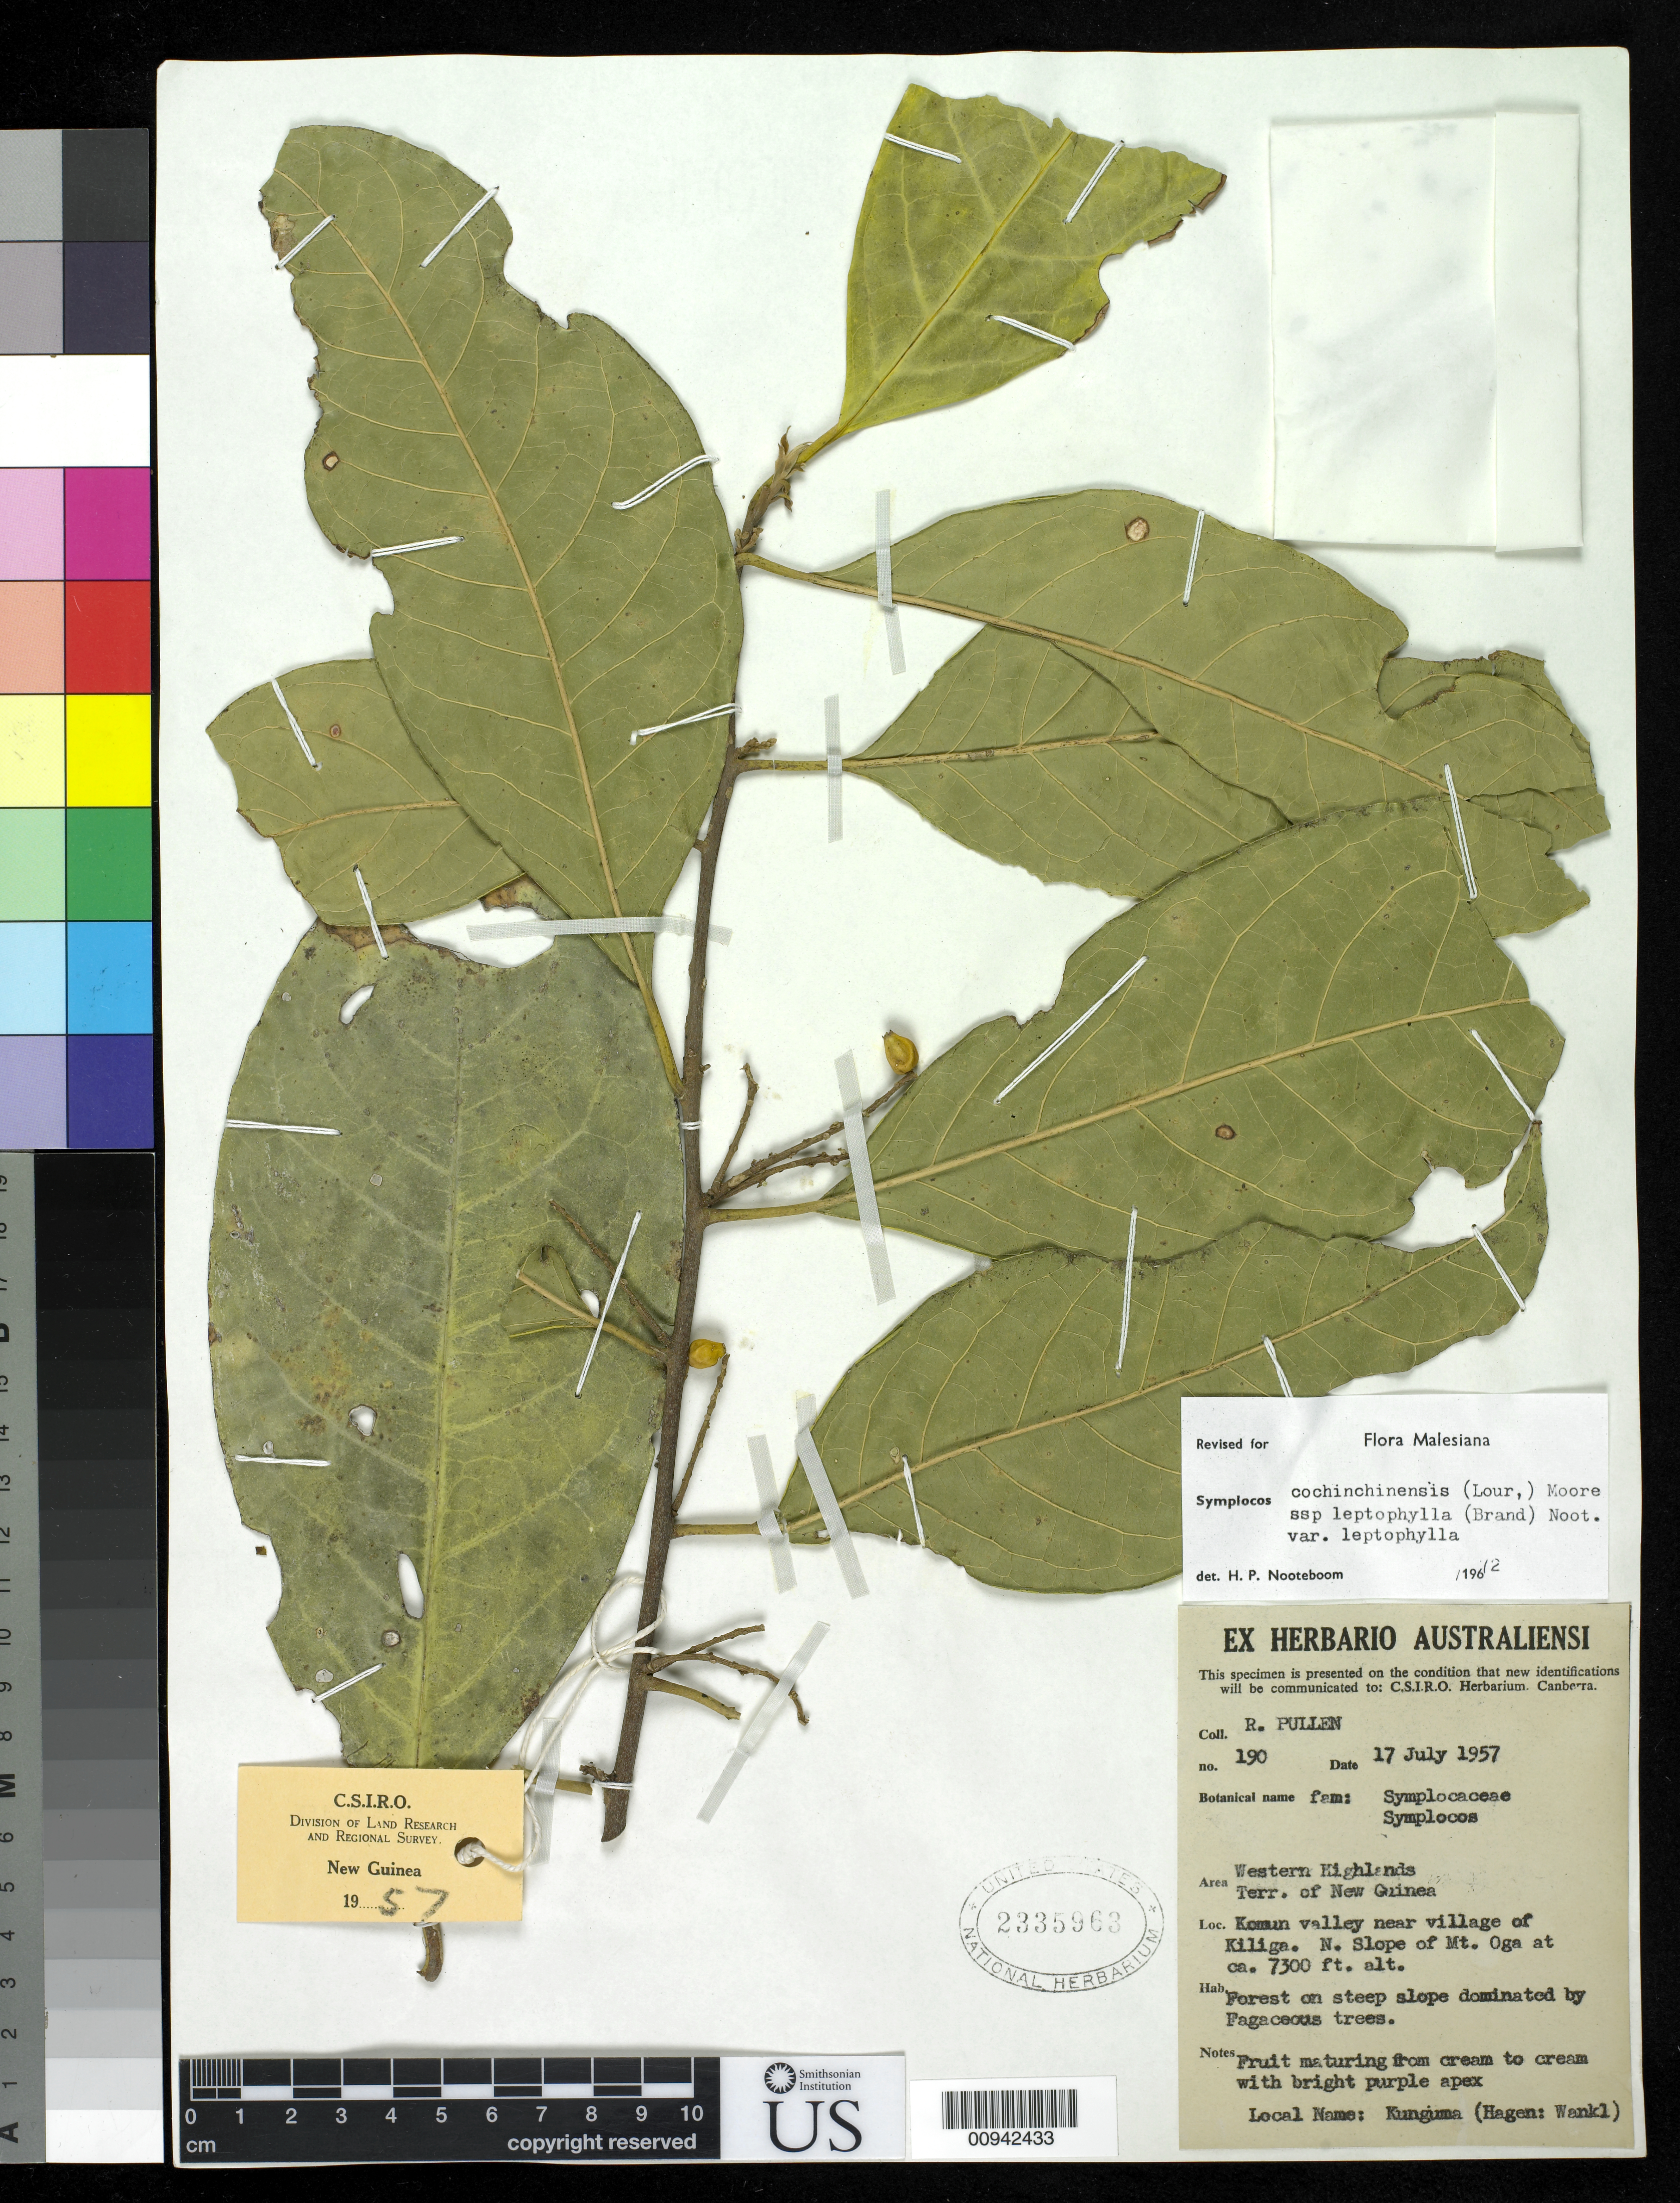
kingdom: Plantae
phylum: Tracheophyta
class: Magnoliopsida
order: Ericales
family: Symplocaceae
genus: Symplocos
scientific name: Symplocos cochinchinensis var. leptophylla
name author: (Brand) Noot.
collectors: R. Pullen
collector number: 190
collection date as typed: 17 Jul 1957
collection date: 1957-07-17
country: Papua New Guinea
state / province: Western Highlands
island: New Guinea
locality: Komun valley near village of Kiliga. N. Slope of Mt. Oga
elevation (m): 2225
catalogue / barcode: US 2335963